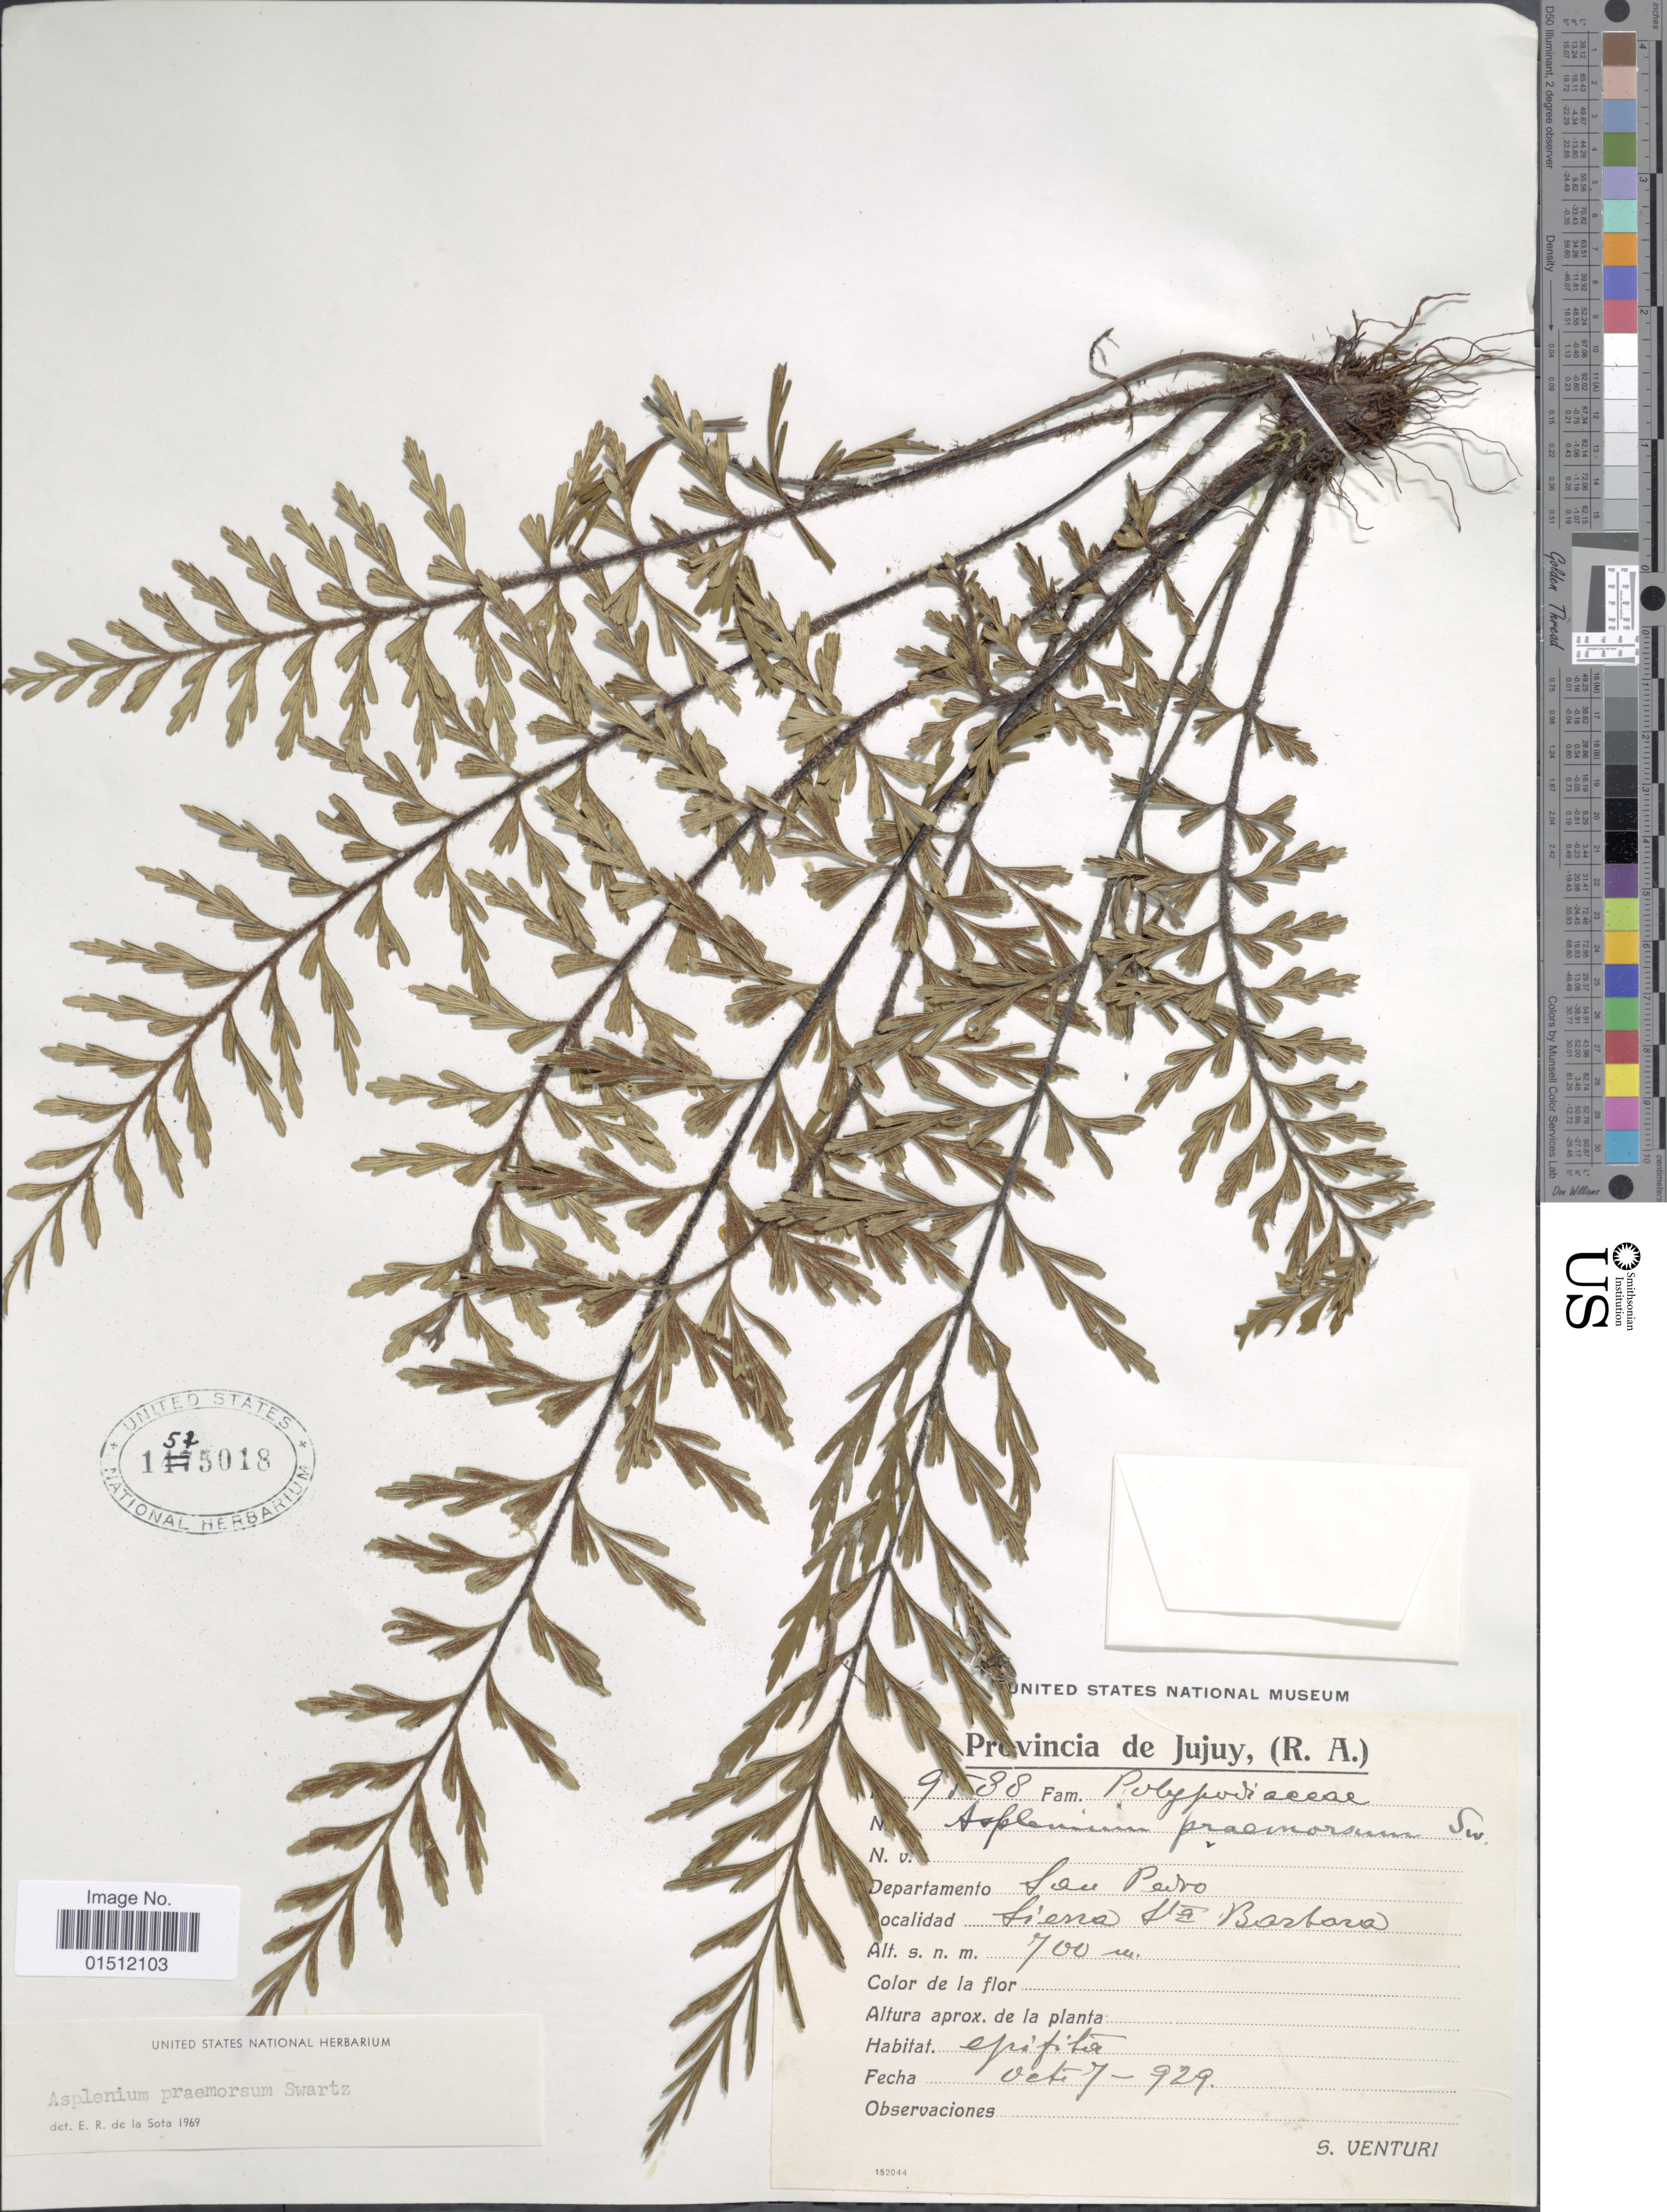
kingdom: Plantae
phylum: Tracheophyta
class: Polypodiopsida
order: Polypodiales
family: Aspleniaceae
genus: Asplenium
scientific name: Asplenium praemorsum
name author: Sw.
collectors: S. Venturi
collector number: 9588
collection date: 1929-10-07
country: Argentina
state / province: Jujuy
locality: Departamento San Pazo, Siena de la Barbara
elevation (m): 700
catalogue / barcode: US 1525018